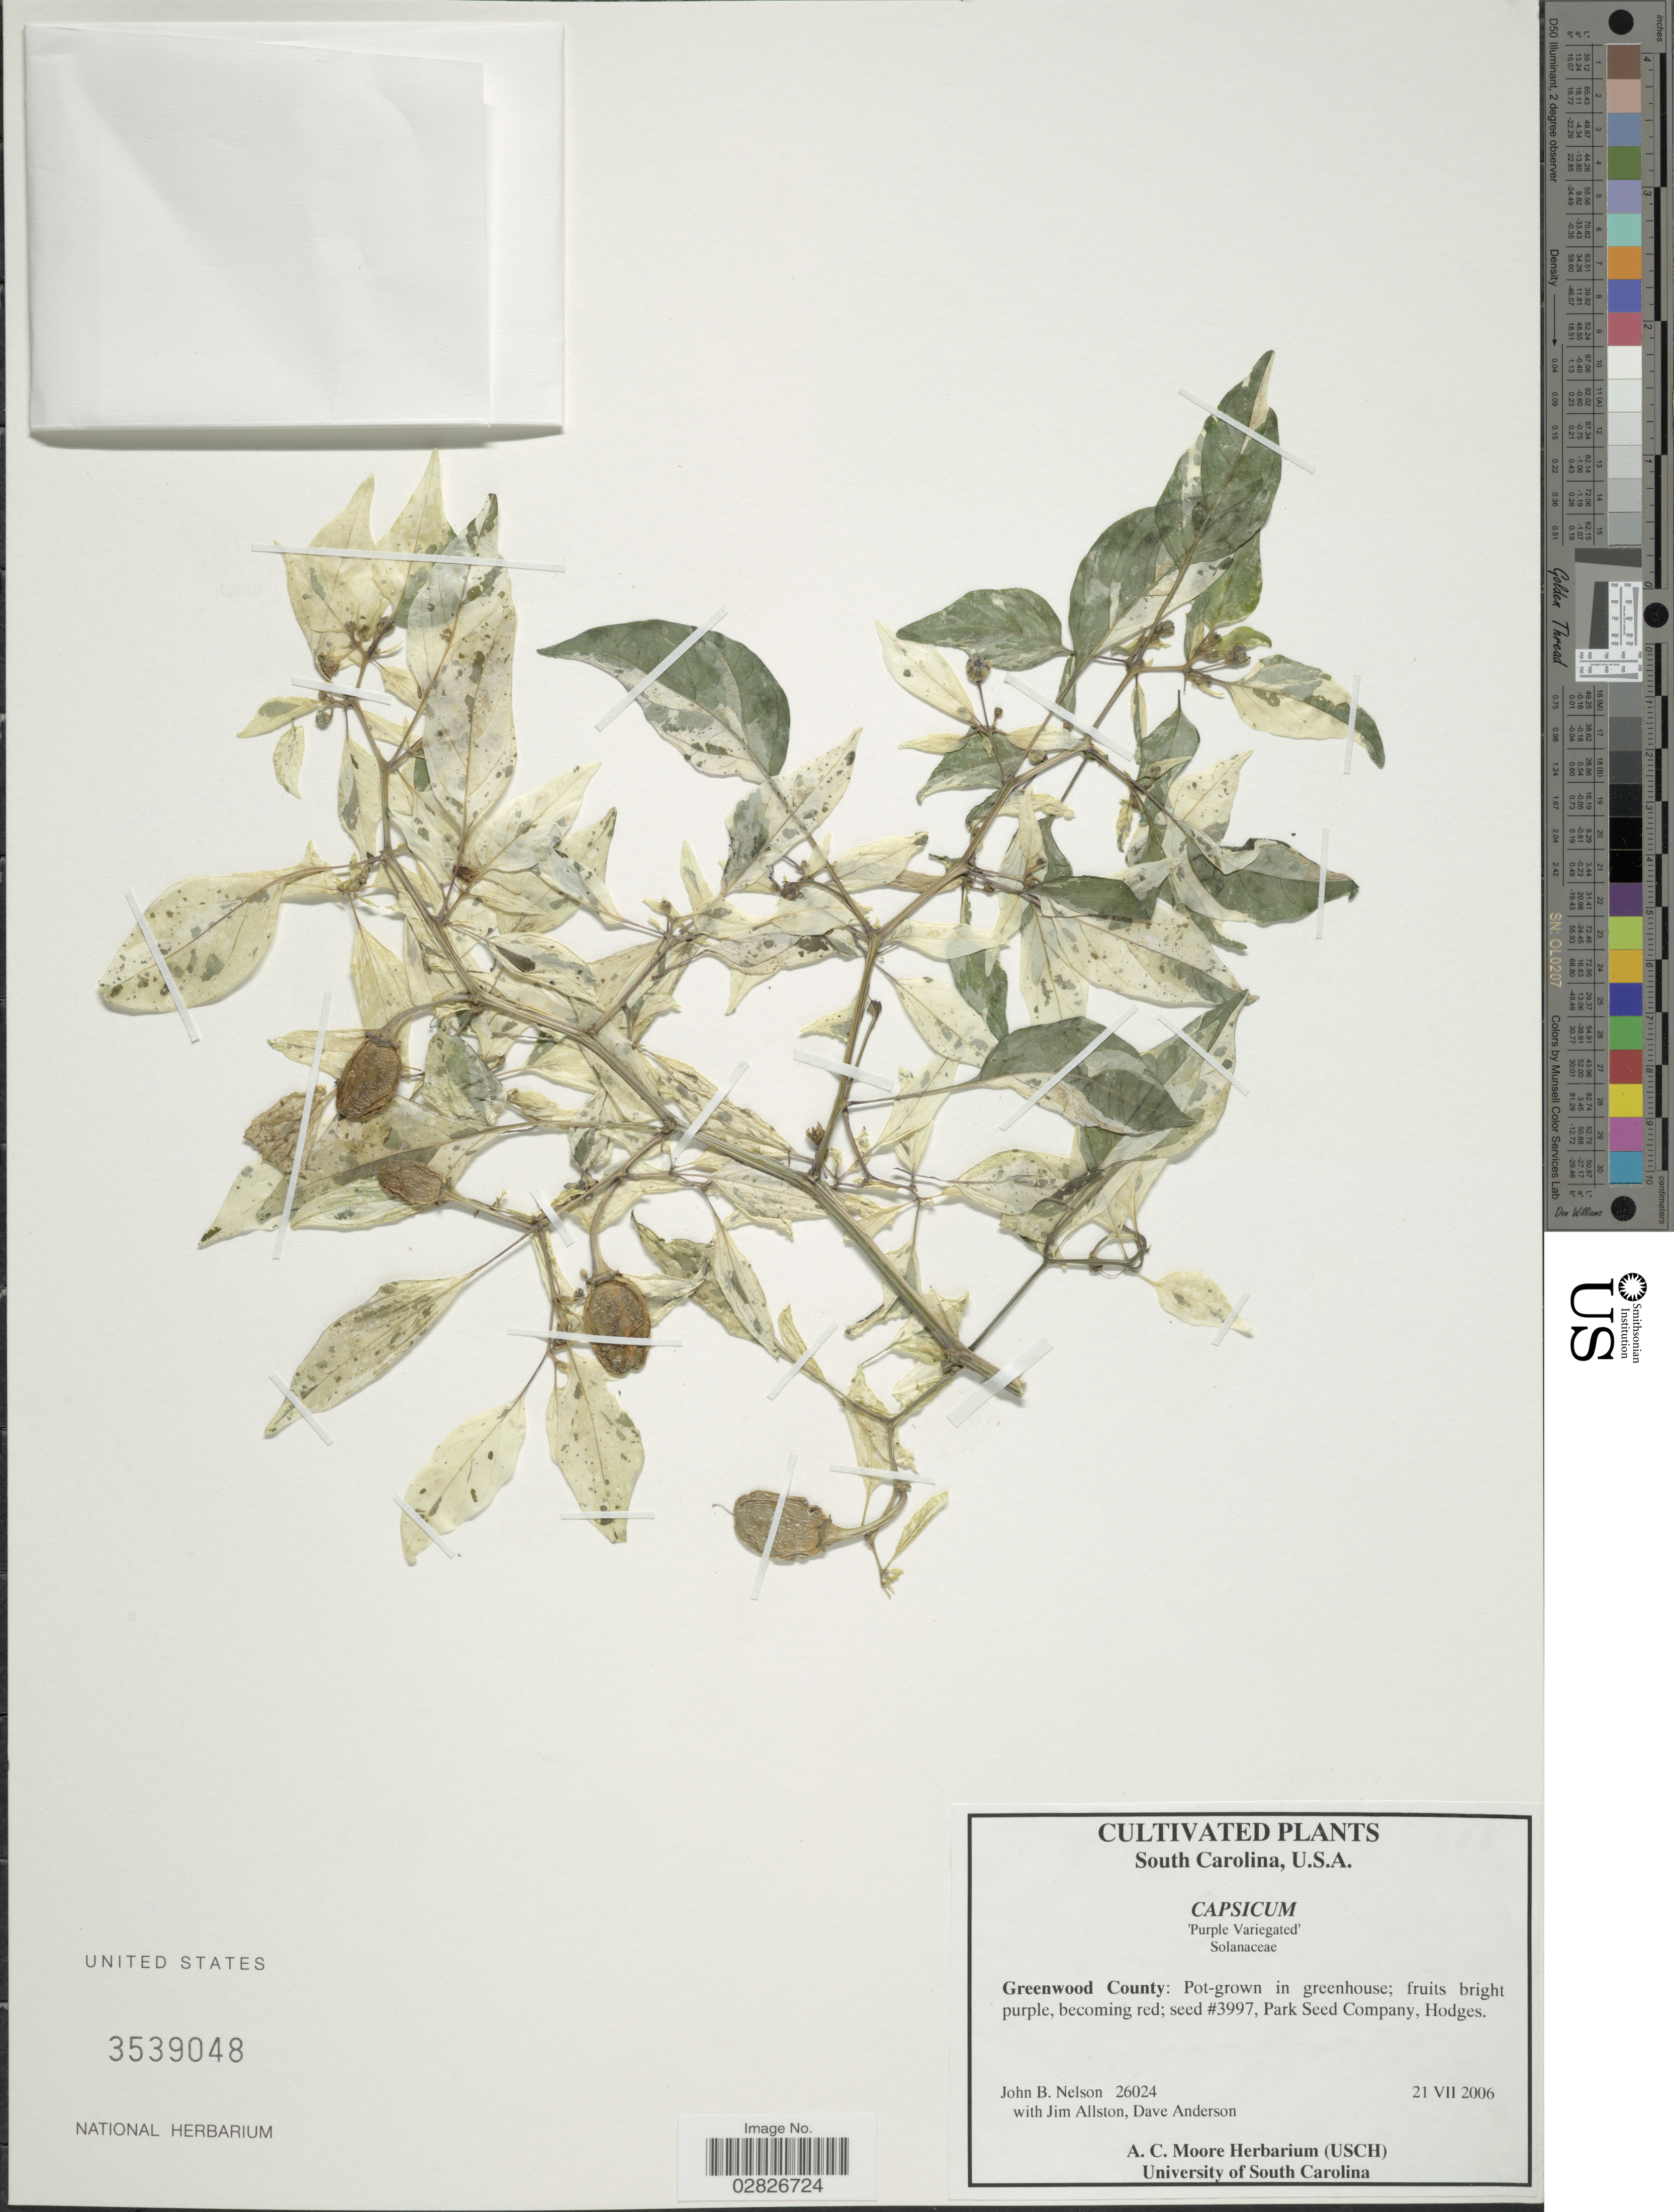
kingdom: Plantae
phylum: Tracheophyta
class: Magnoliopsida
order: Solanales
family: Solanaceae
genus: Capsicum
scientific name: Capsicum sp.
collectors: J. B. Nelson, J. Allston & D. Anderson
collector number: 26024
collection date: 2006-07-21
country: United States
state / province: South Carolina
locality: Greenwood County, Park Seed Company, Hodges.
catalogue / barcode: US 3539048